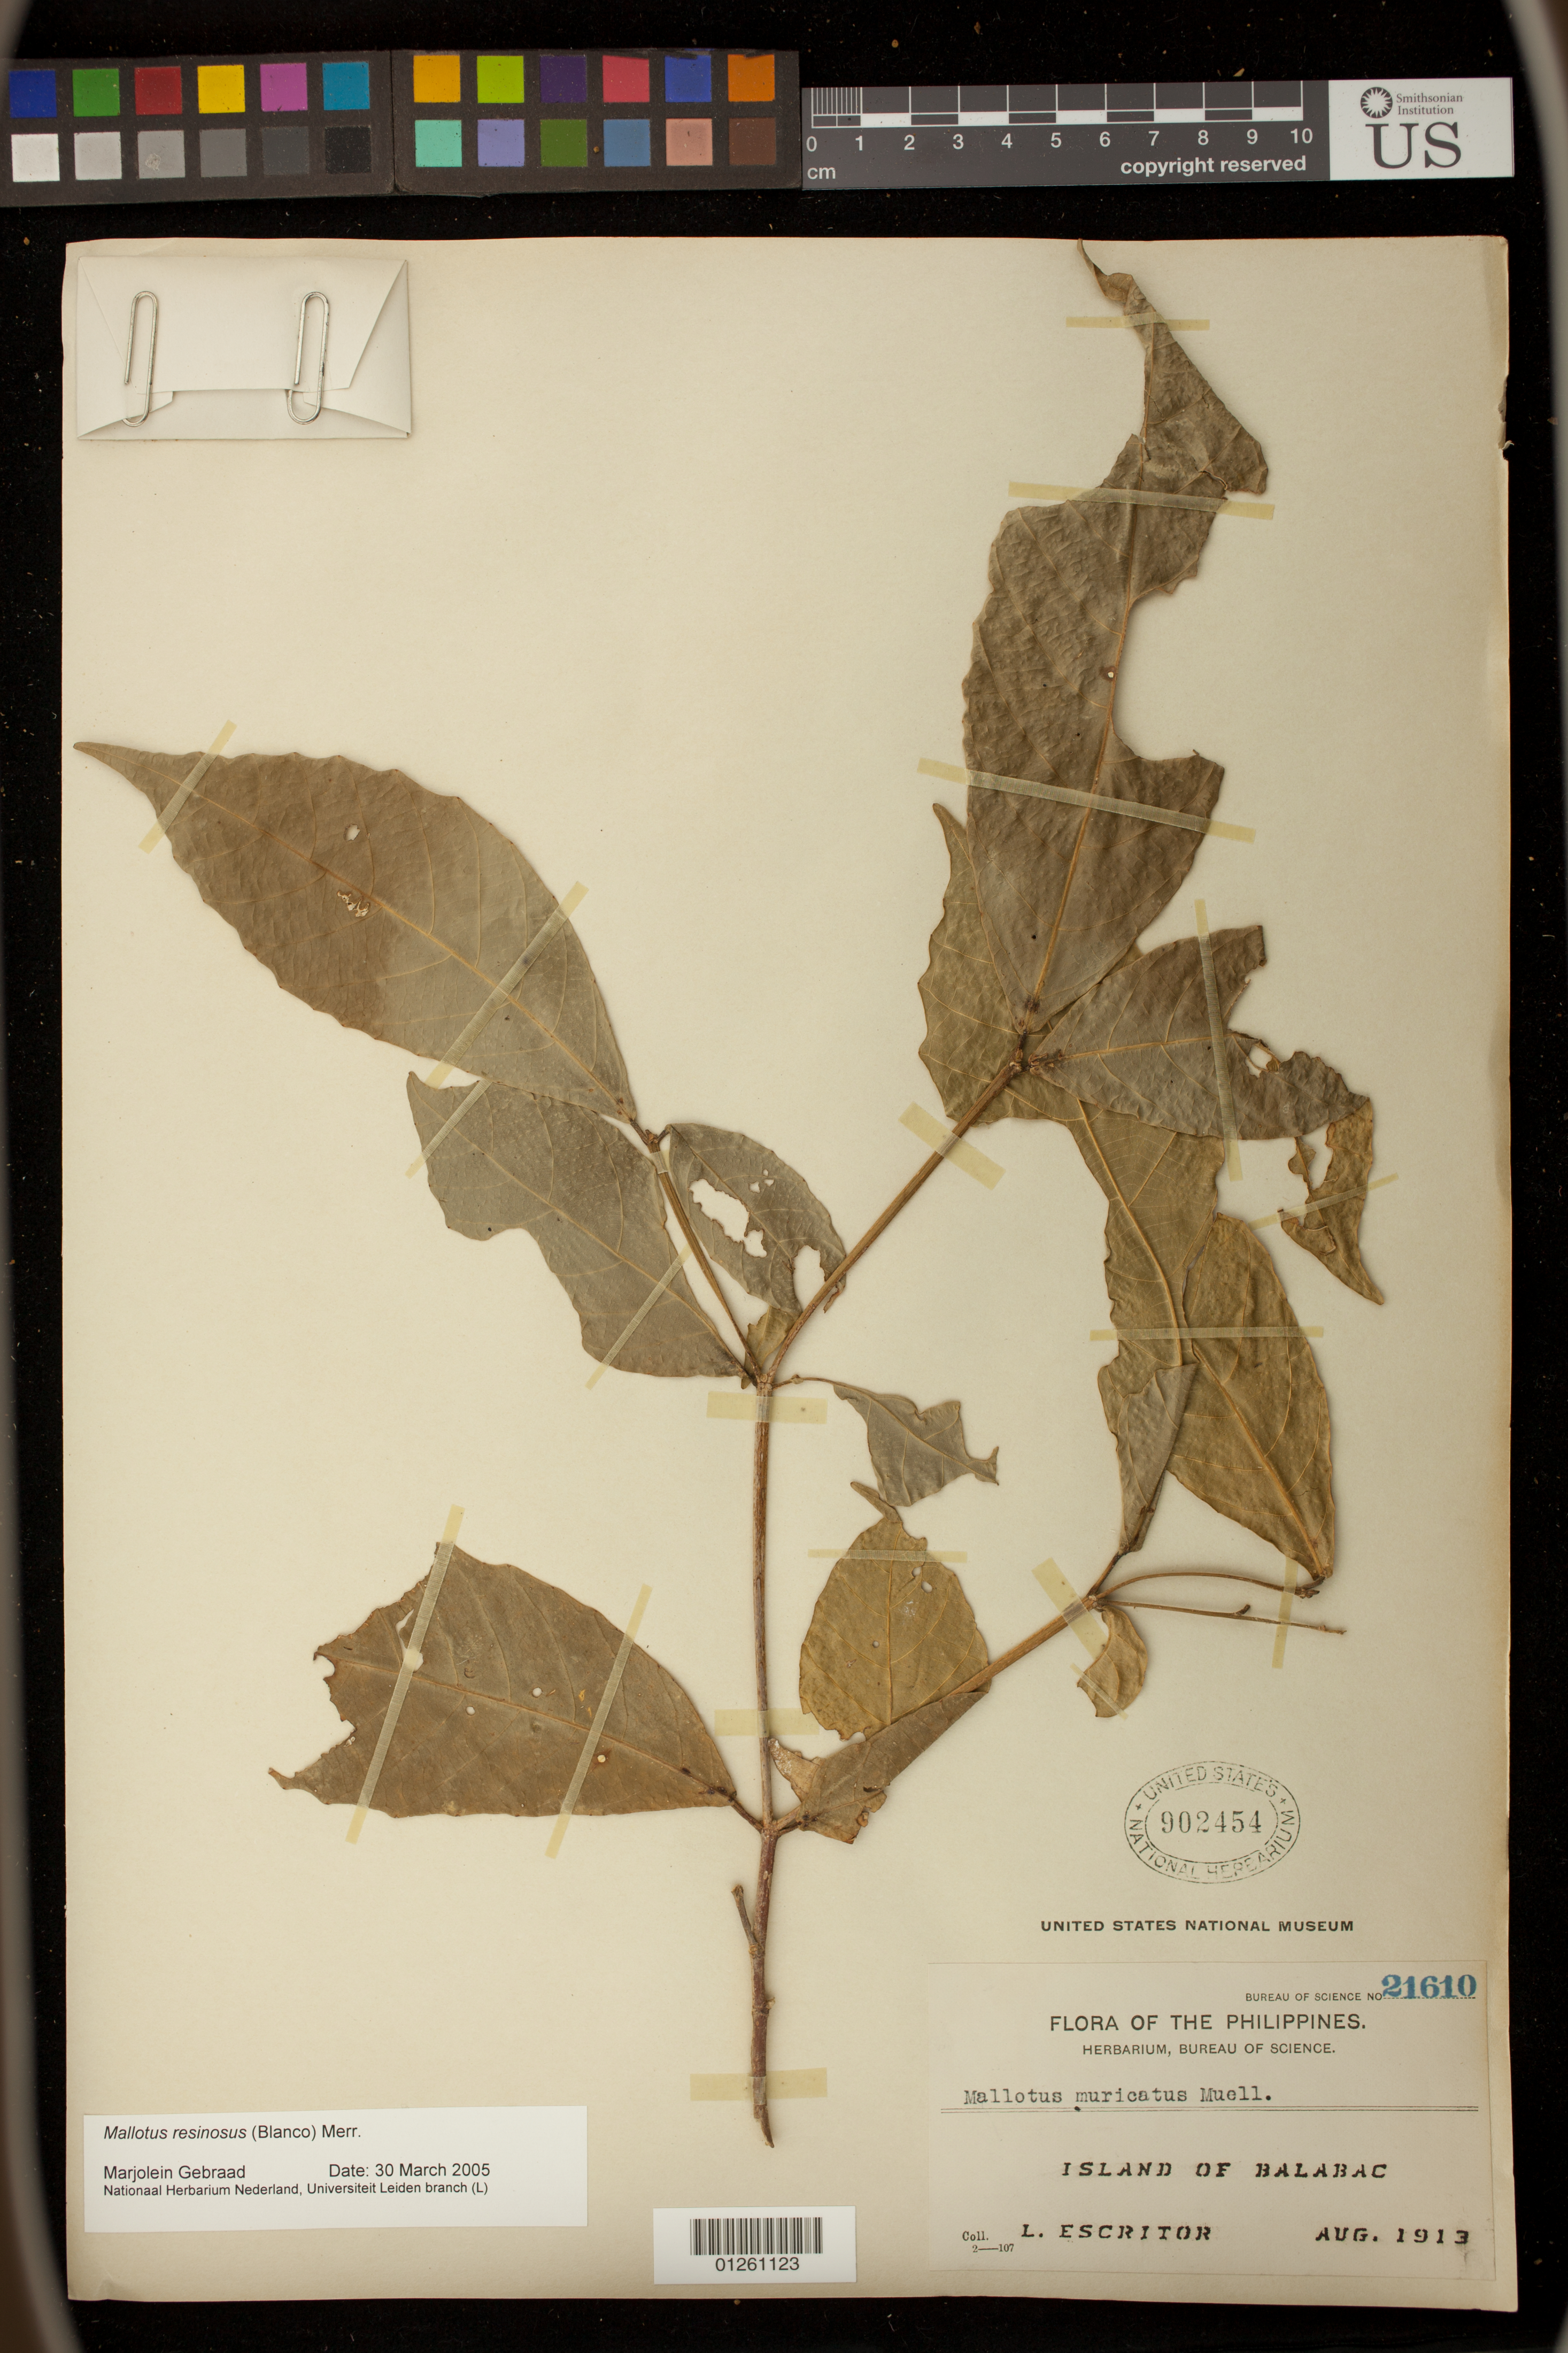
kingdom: Plantae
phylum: Tracheophyta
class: Magnoliopsida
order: Malpighiales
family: Euphorbiaceae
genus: Mallotus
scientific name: Mallotus resinosus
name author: (Blanco) Merr.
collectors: L. Escritor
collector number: Bur. Sci. 21610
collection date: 1913-08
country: Philippines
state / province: Mimaropa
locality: Island of Balabac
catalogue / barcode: US 902454